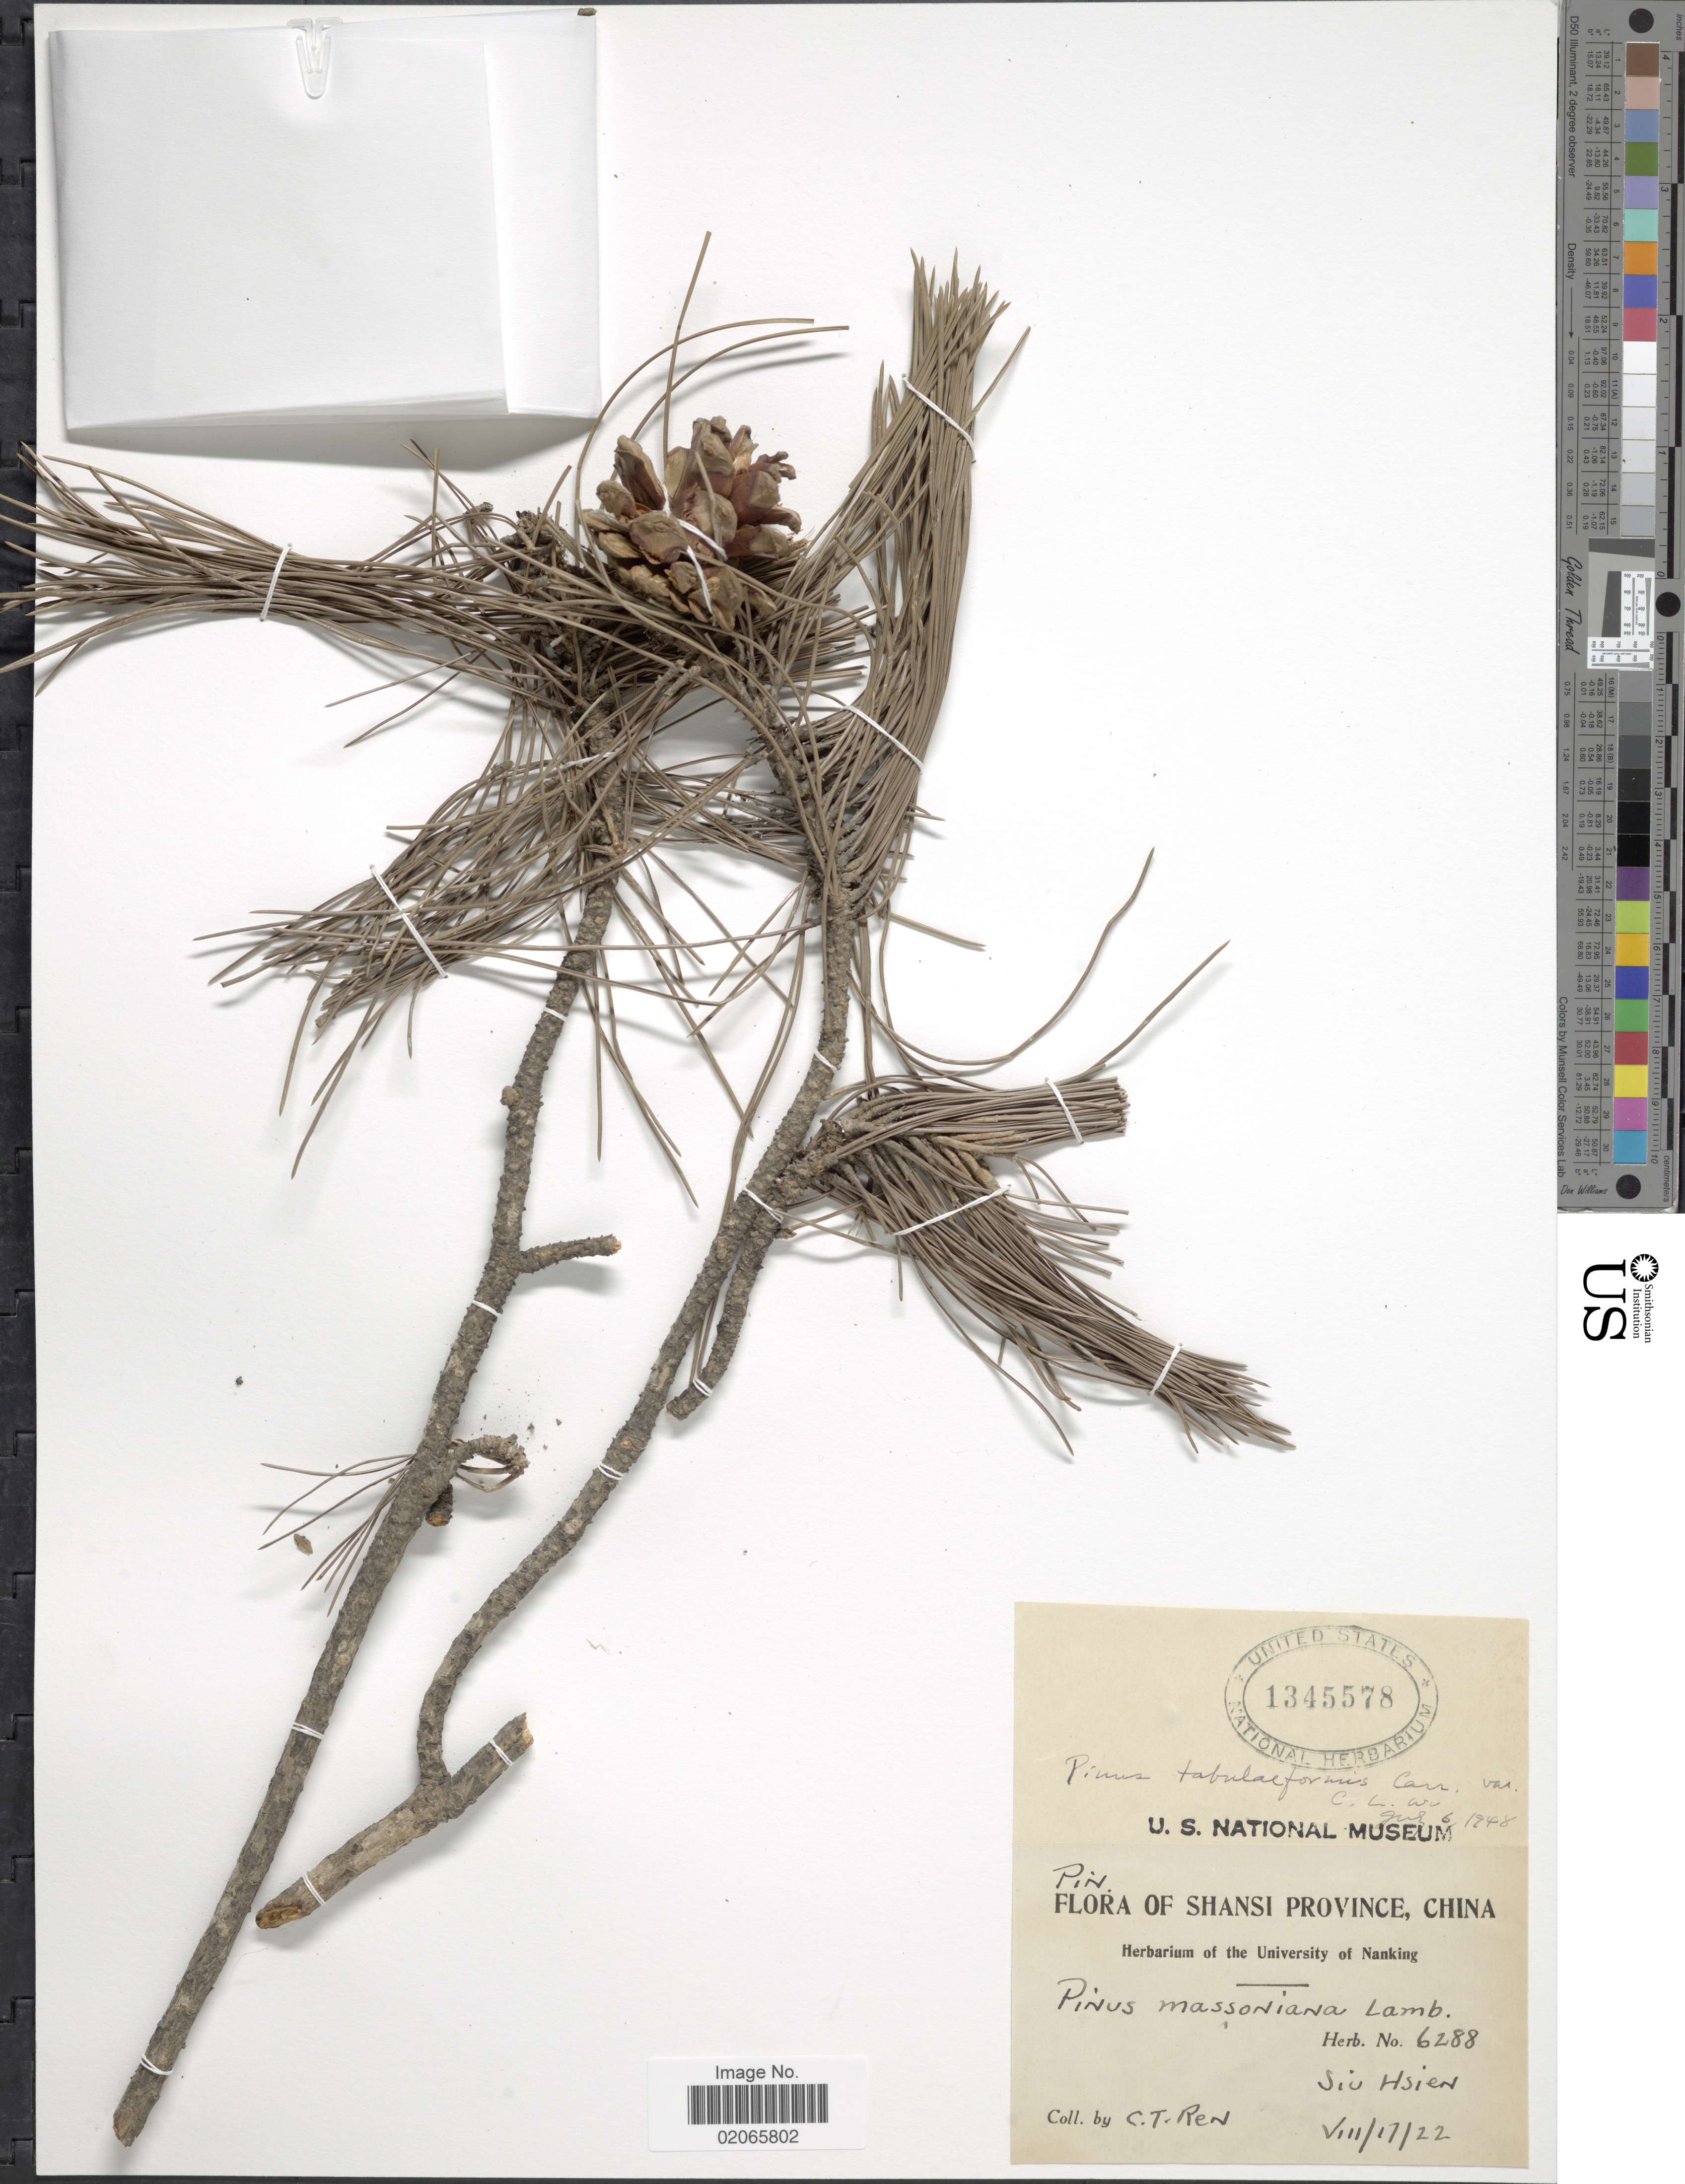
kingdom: Plantae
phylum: Tracheophyta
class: Pinopsida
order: Pinales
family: Pinaceae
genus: Pinus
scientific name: Pinus tabuliformis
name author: Carrière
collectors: C. Ren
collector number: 6288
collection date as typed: Transcribed d/m/y: 17/8/22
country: China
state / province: Shanxi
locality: Shansi Province, China, Siu Hsien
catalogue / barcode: US 1345578